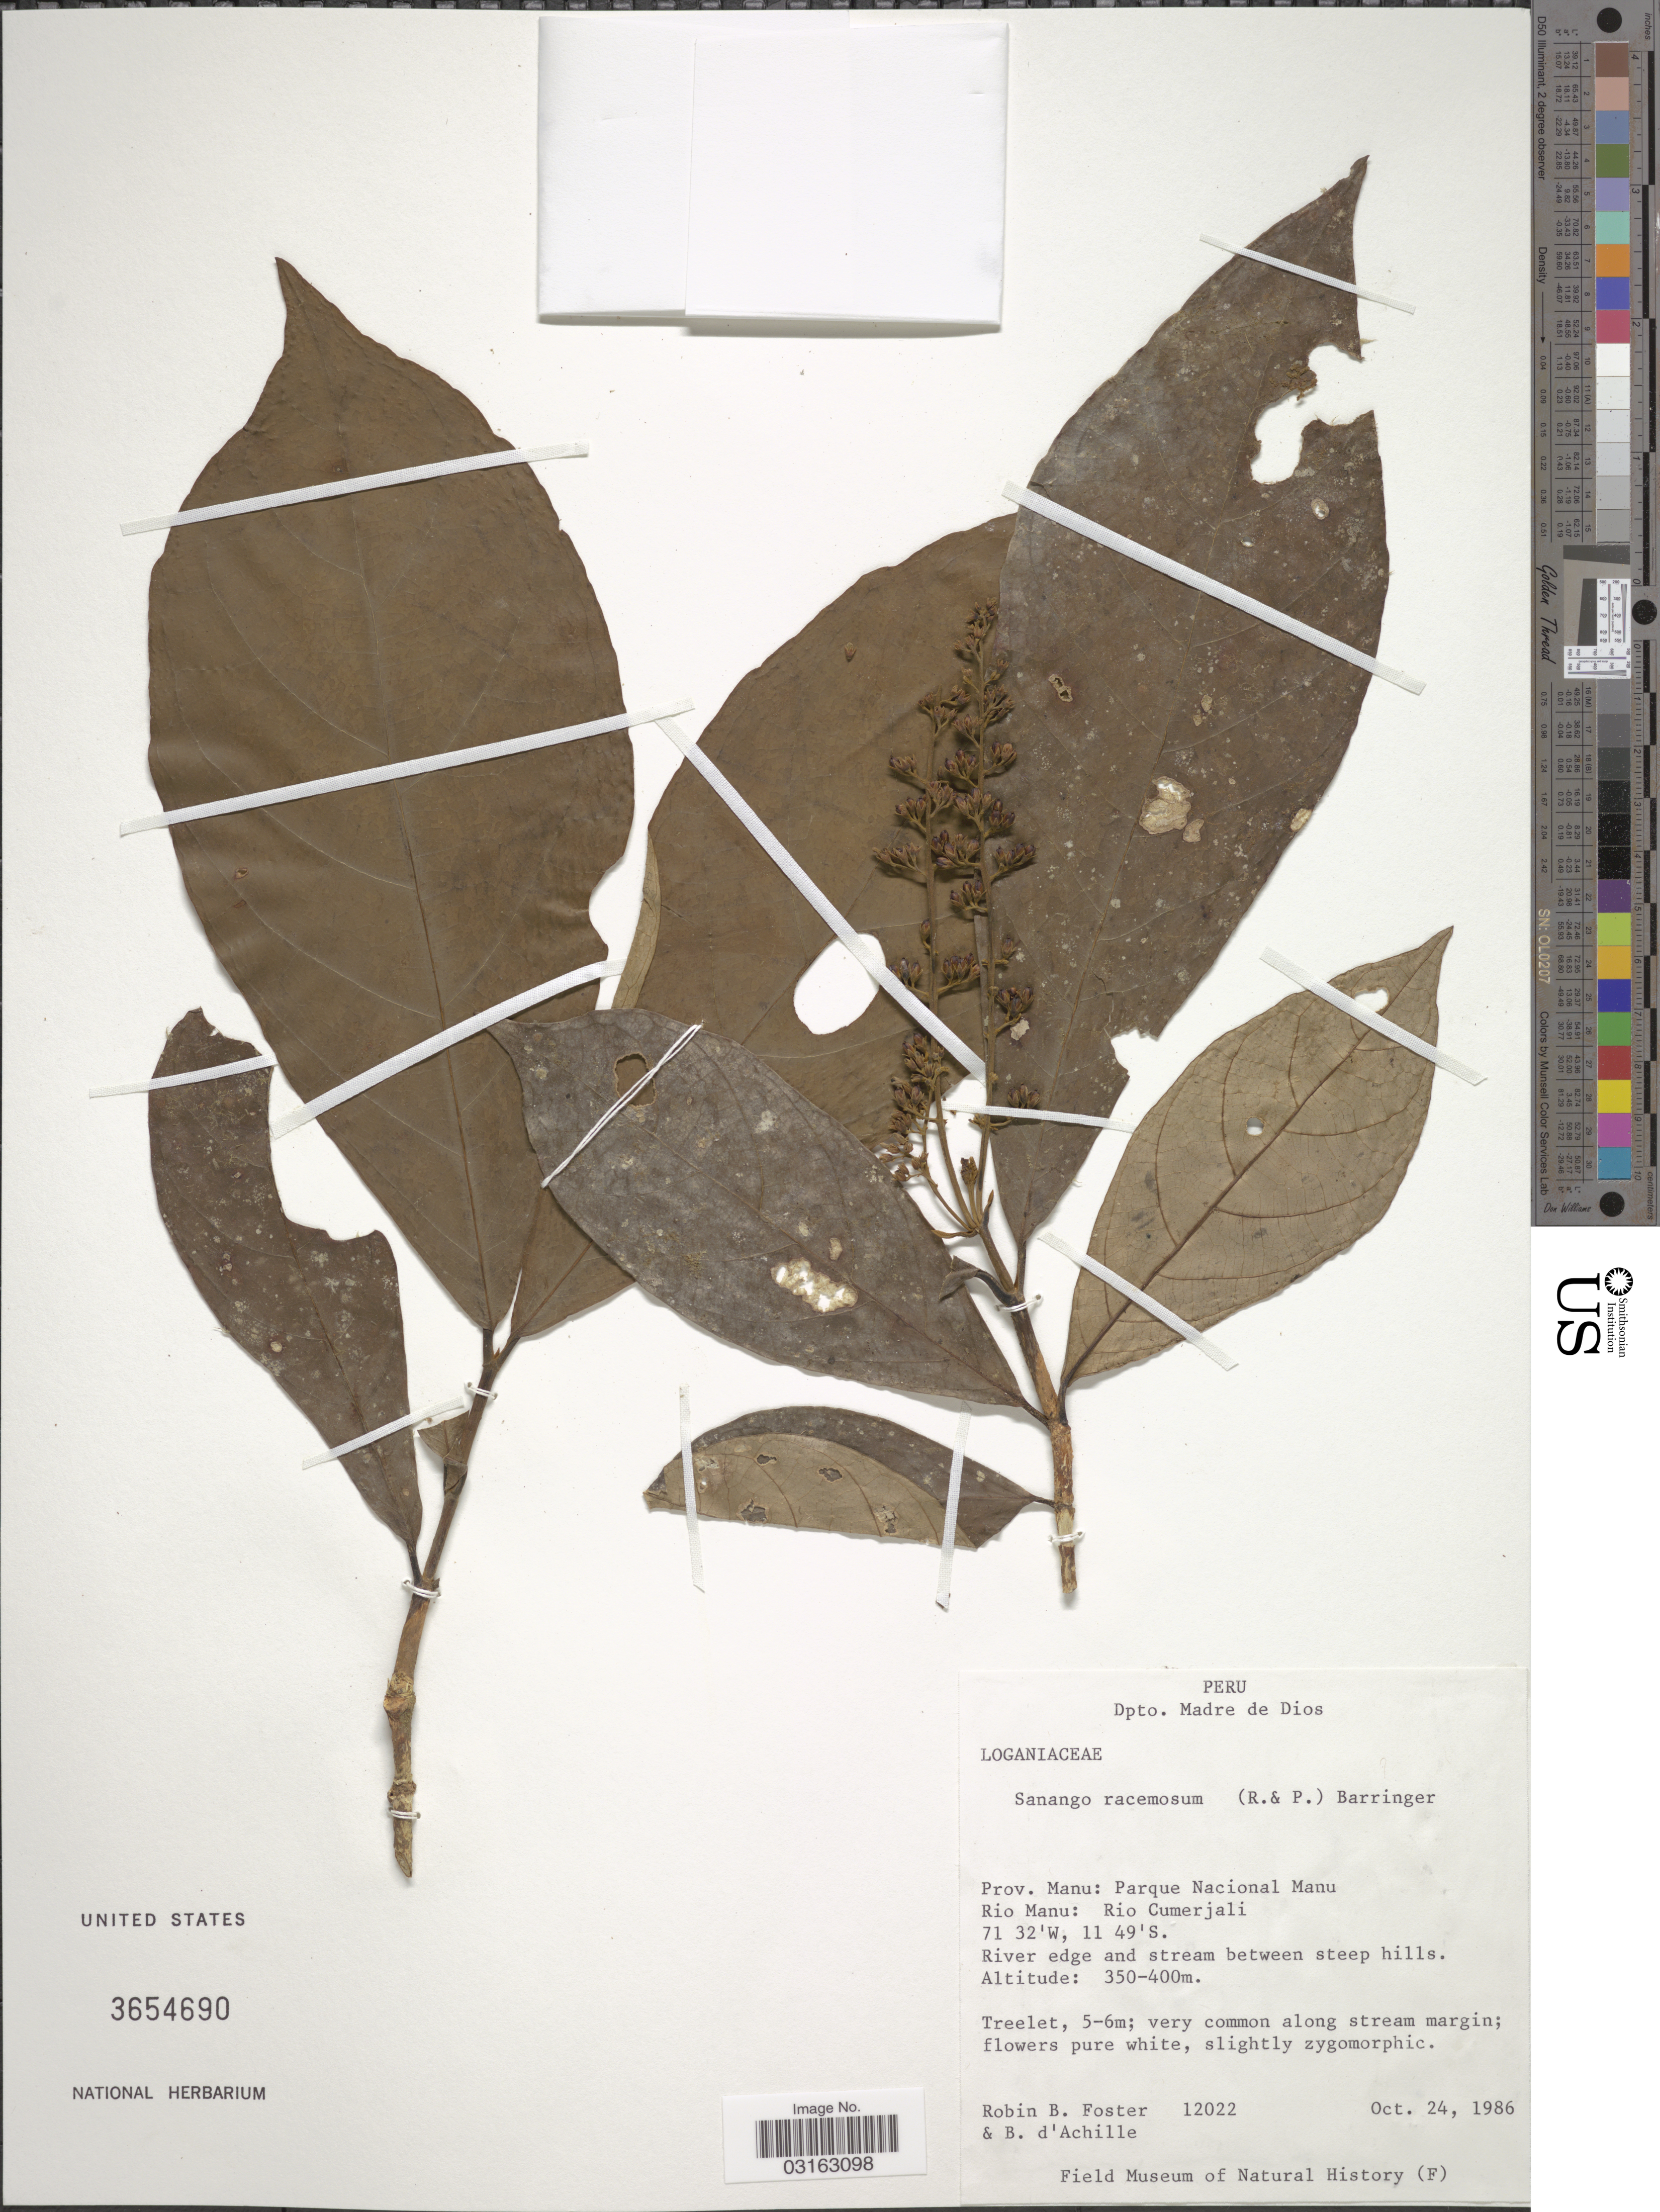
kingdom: Plantae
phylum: Tracheophyta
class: Magnoliopsida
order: Lamiales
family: Gesneriaceae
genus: Sanango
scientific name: Sanango racemosum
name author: (Ruiz & Pav.) Barringer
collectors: R. B. Foster & B. d'Achille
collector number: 12022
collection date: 1986-10-24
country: Peru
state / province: Madre de Dios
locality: Dpto. Madre de Dios. Prov. Manu: Parque Nacional Manu Rio Manu: Rio Cumerjali.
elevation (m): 350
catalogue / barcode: US 3654690